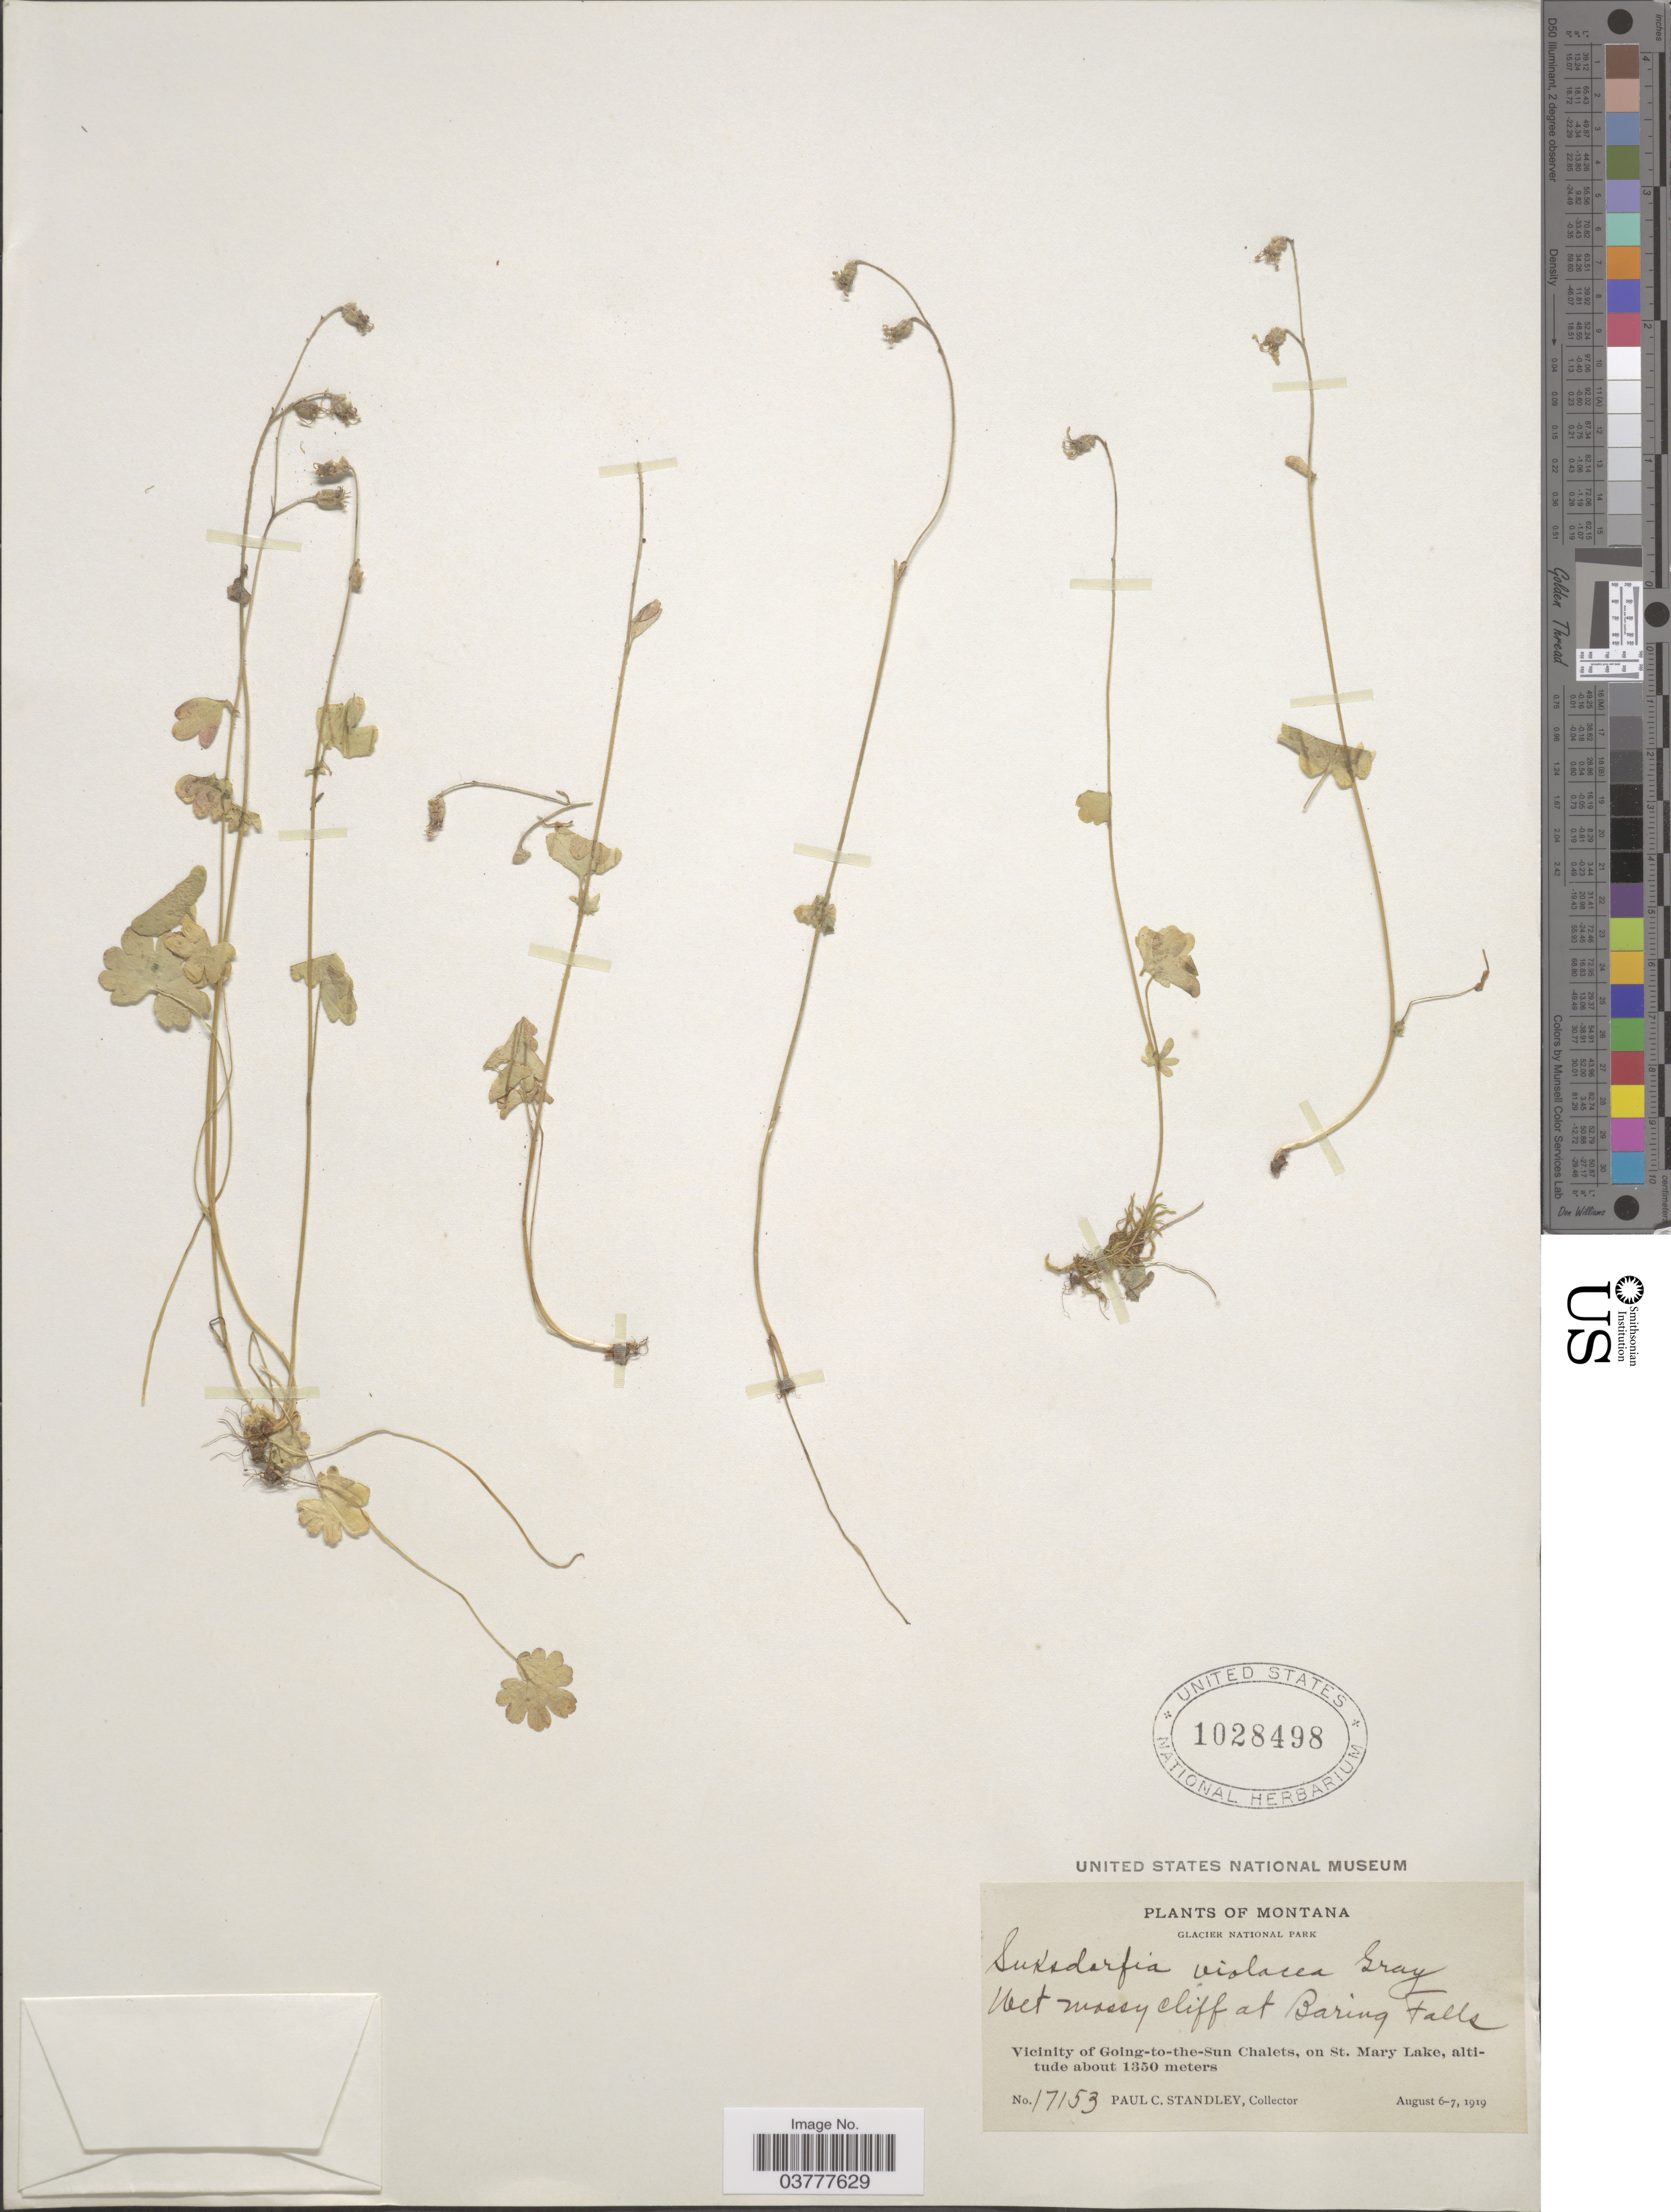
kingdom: Plantae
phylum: Tracheophyta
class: Magnoliopsida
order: Saxifragales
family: Saxifragaceae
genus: Suksdorfia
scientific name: Suksdorfia violacea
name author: A. Gray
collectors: P. C. Standley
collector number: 17153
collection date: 1919-08-06/1919-08-07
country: United States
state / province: Montana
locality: Glacier National Park. Baring Falls. Vicinity of Going-to-the-Sun Chalets, on St. Mary Lake.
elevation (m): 1350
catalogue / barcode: US 1028498